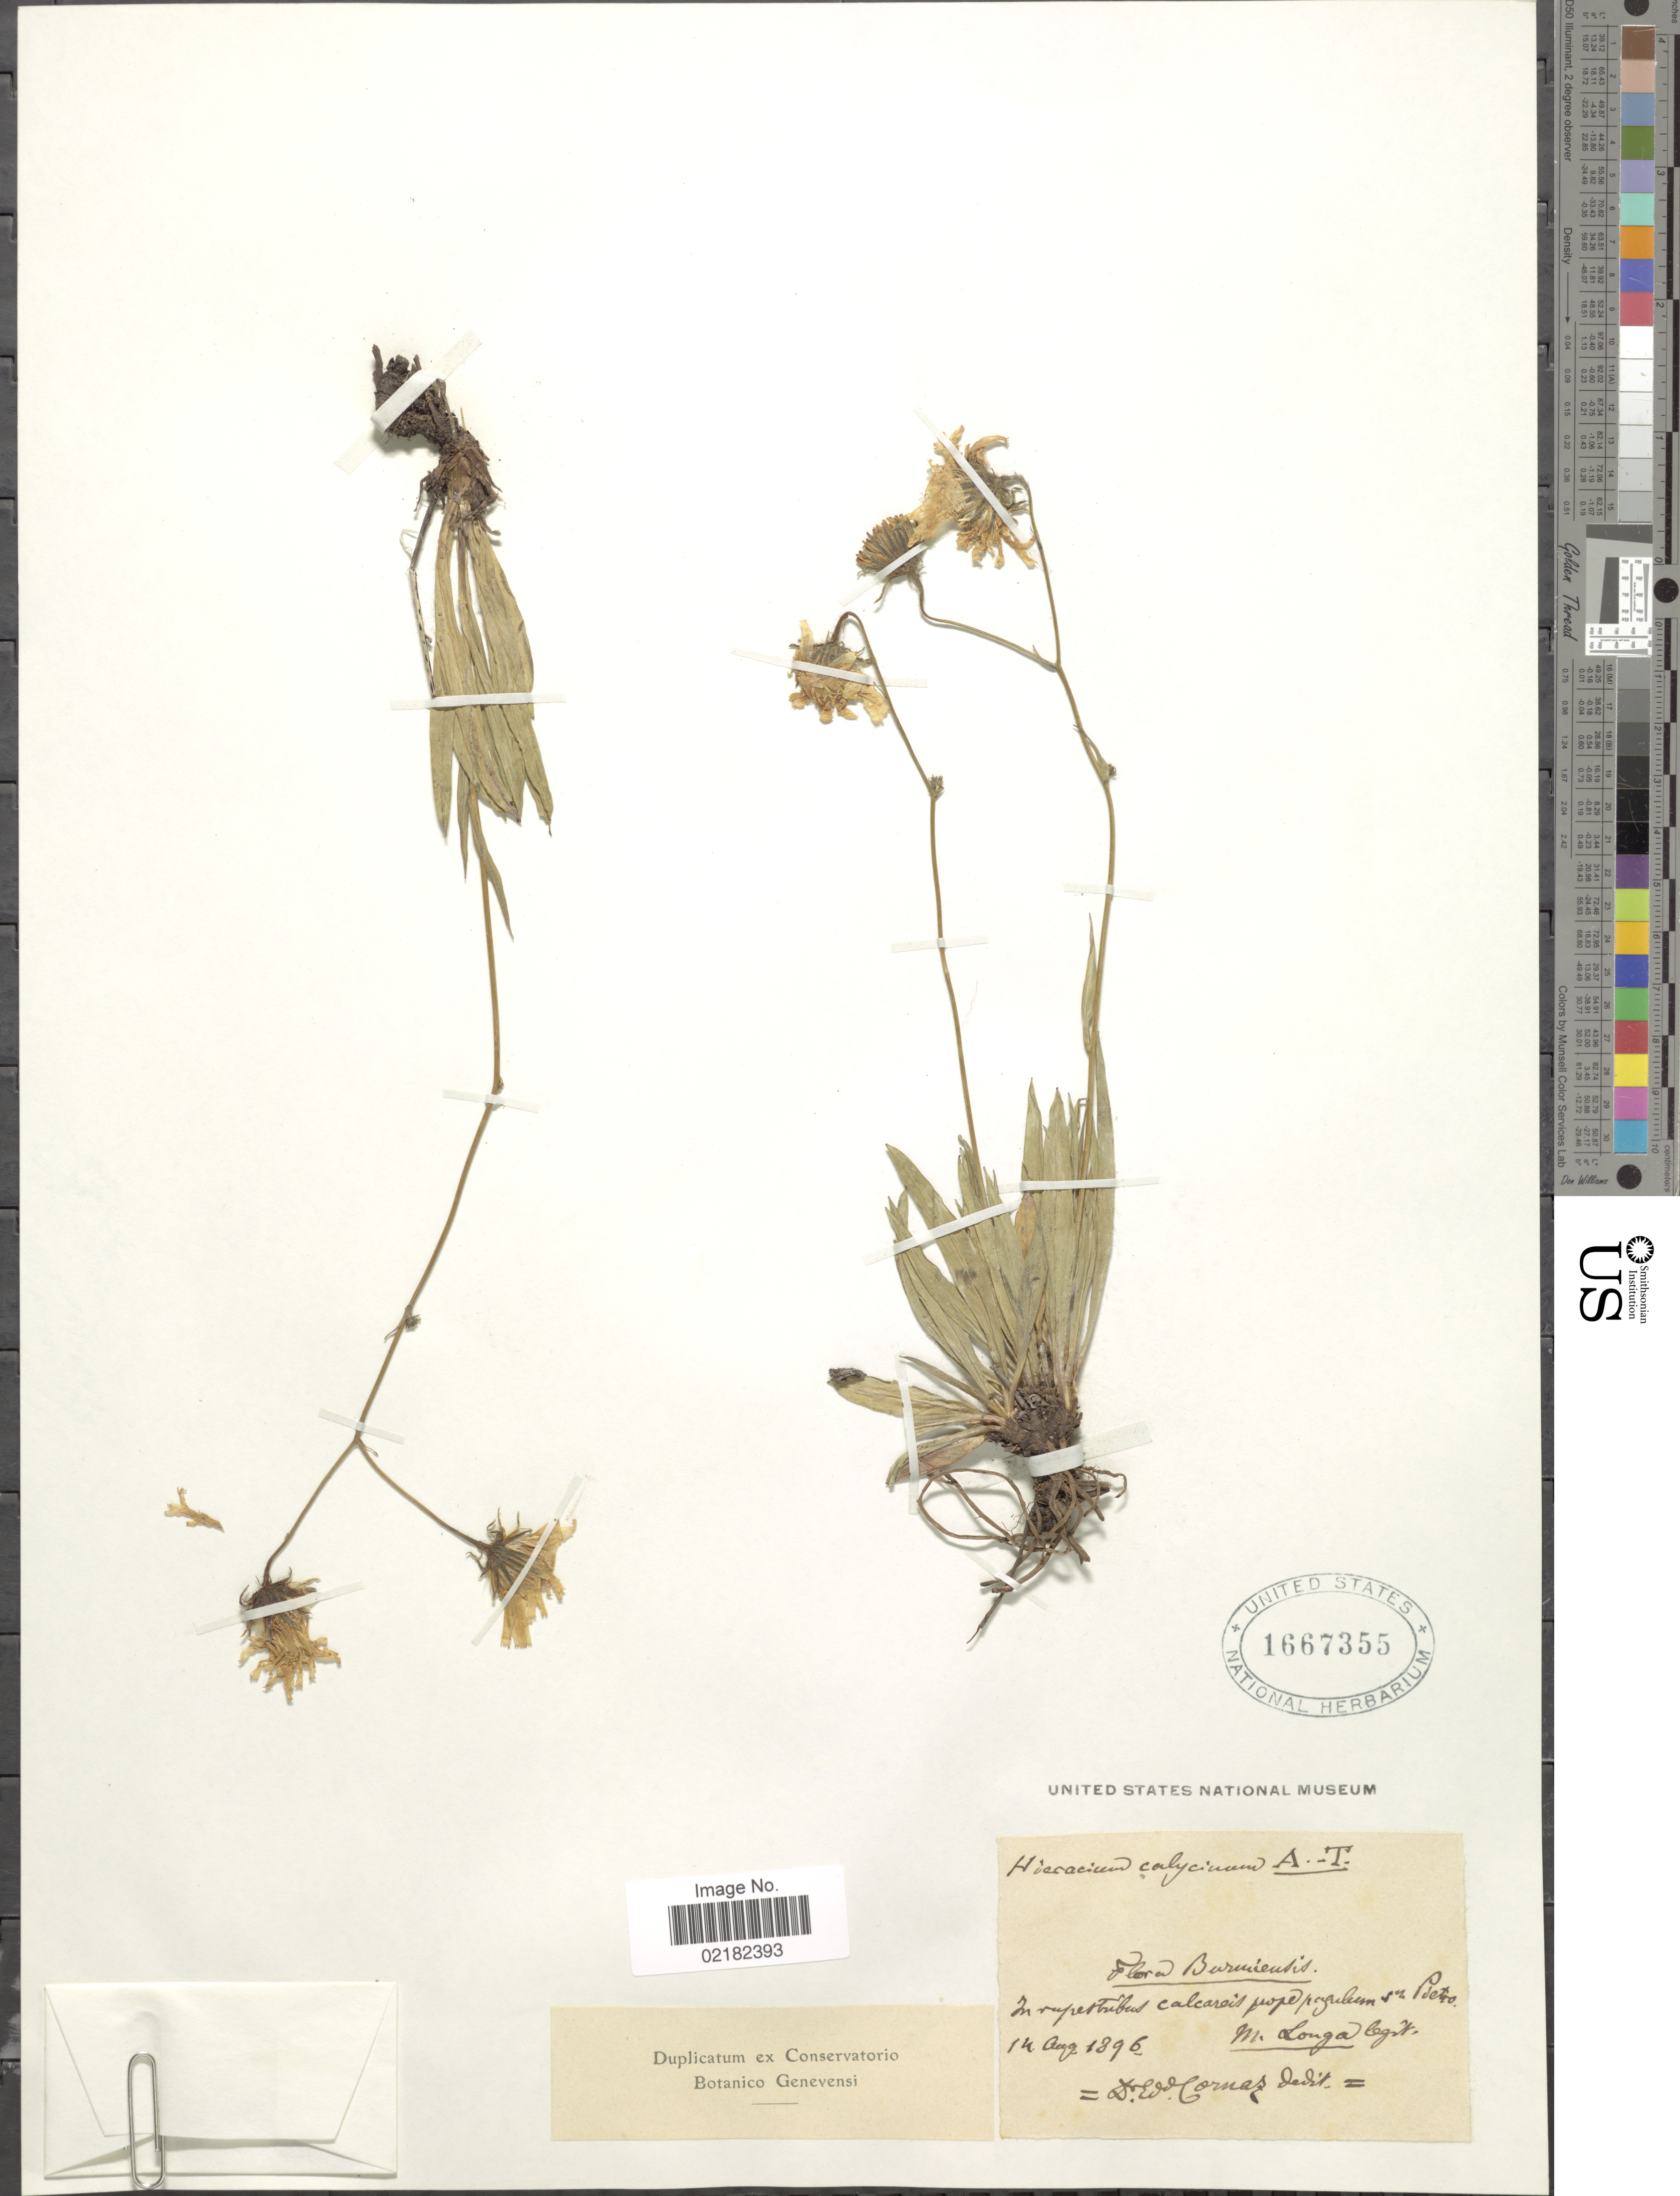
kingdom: Plantae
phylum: Tracheophyta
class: Magnoliopsida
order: Asterales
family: Asteraceae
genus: Hieracium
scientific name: Hieracium calycinum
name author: Arvet-Touvet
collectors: M. Longa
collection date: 1896-08-14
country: Italy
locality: Flora Burmiensis [interpreted], in rupestribus calcareis prope pegelum St. Pdetro. [interpreted]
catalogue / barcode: US 1667355